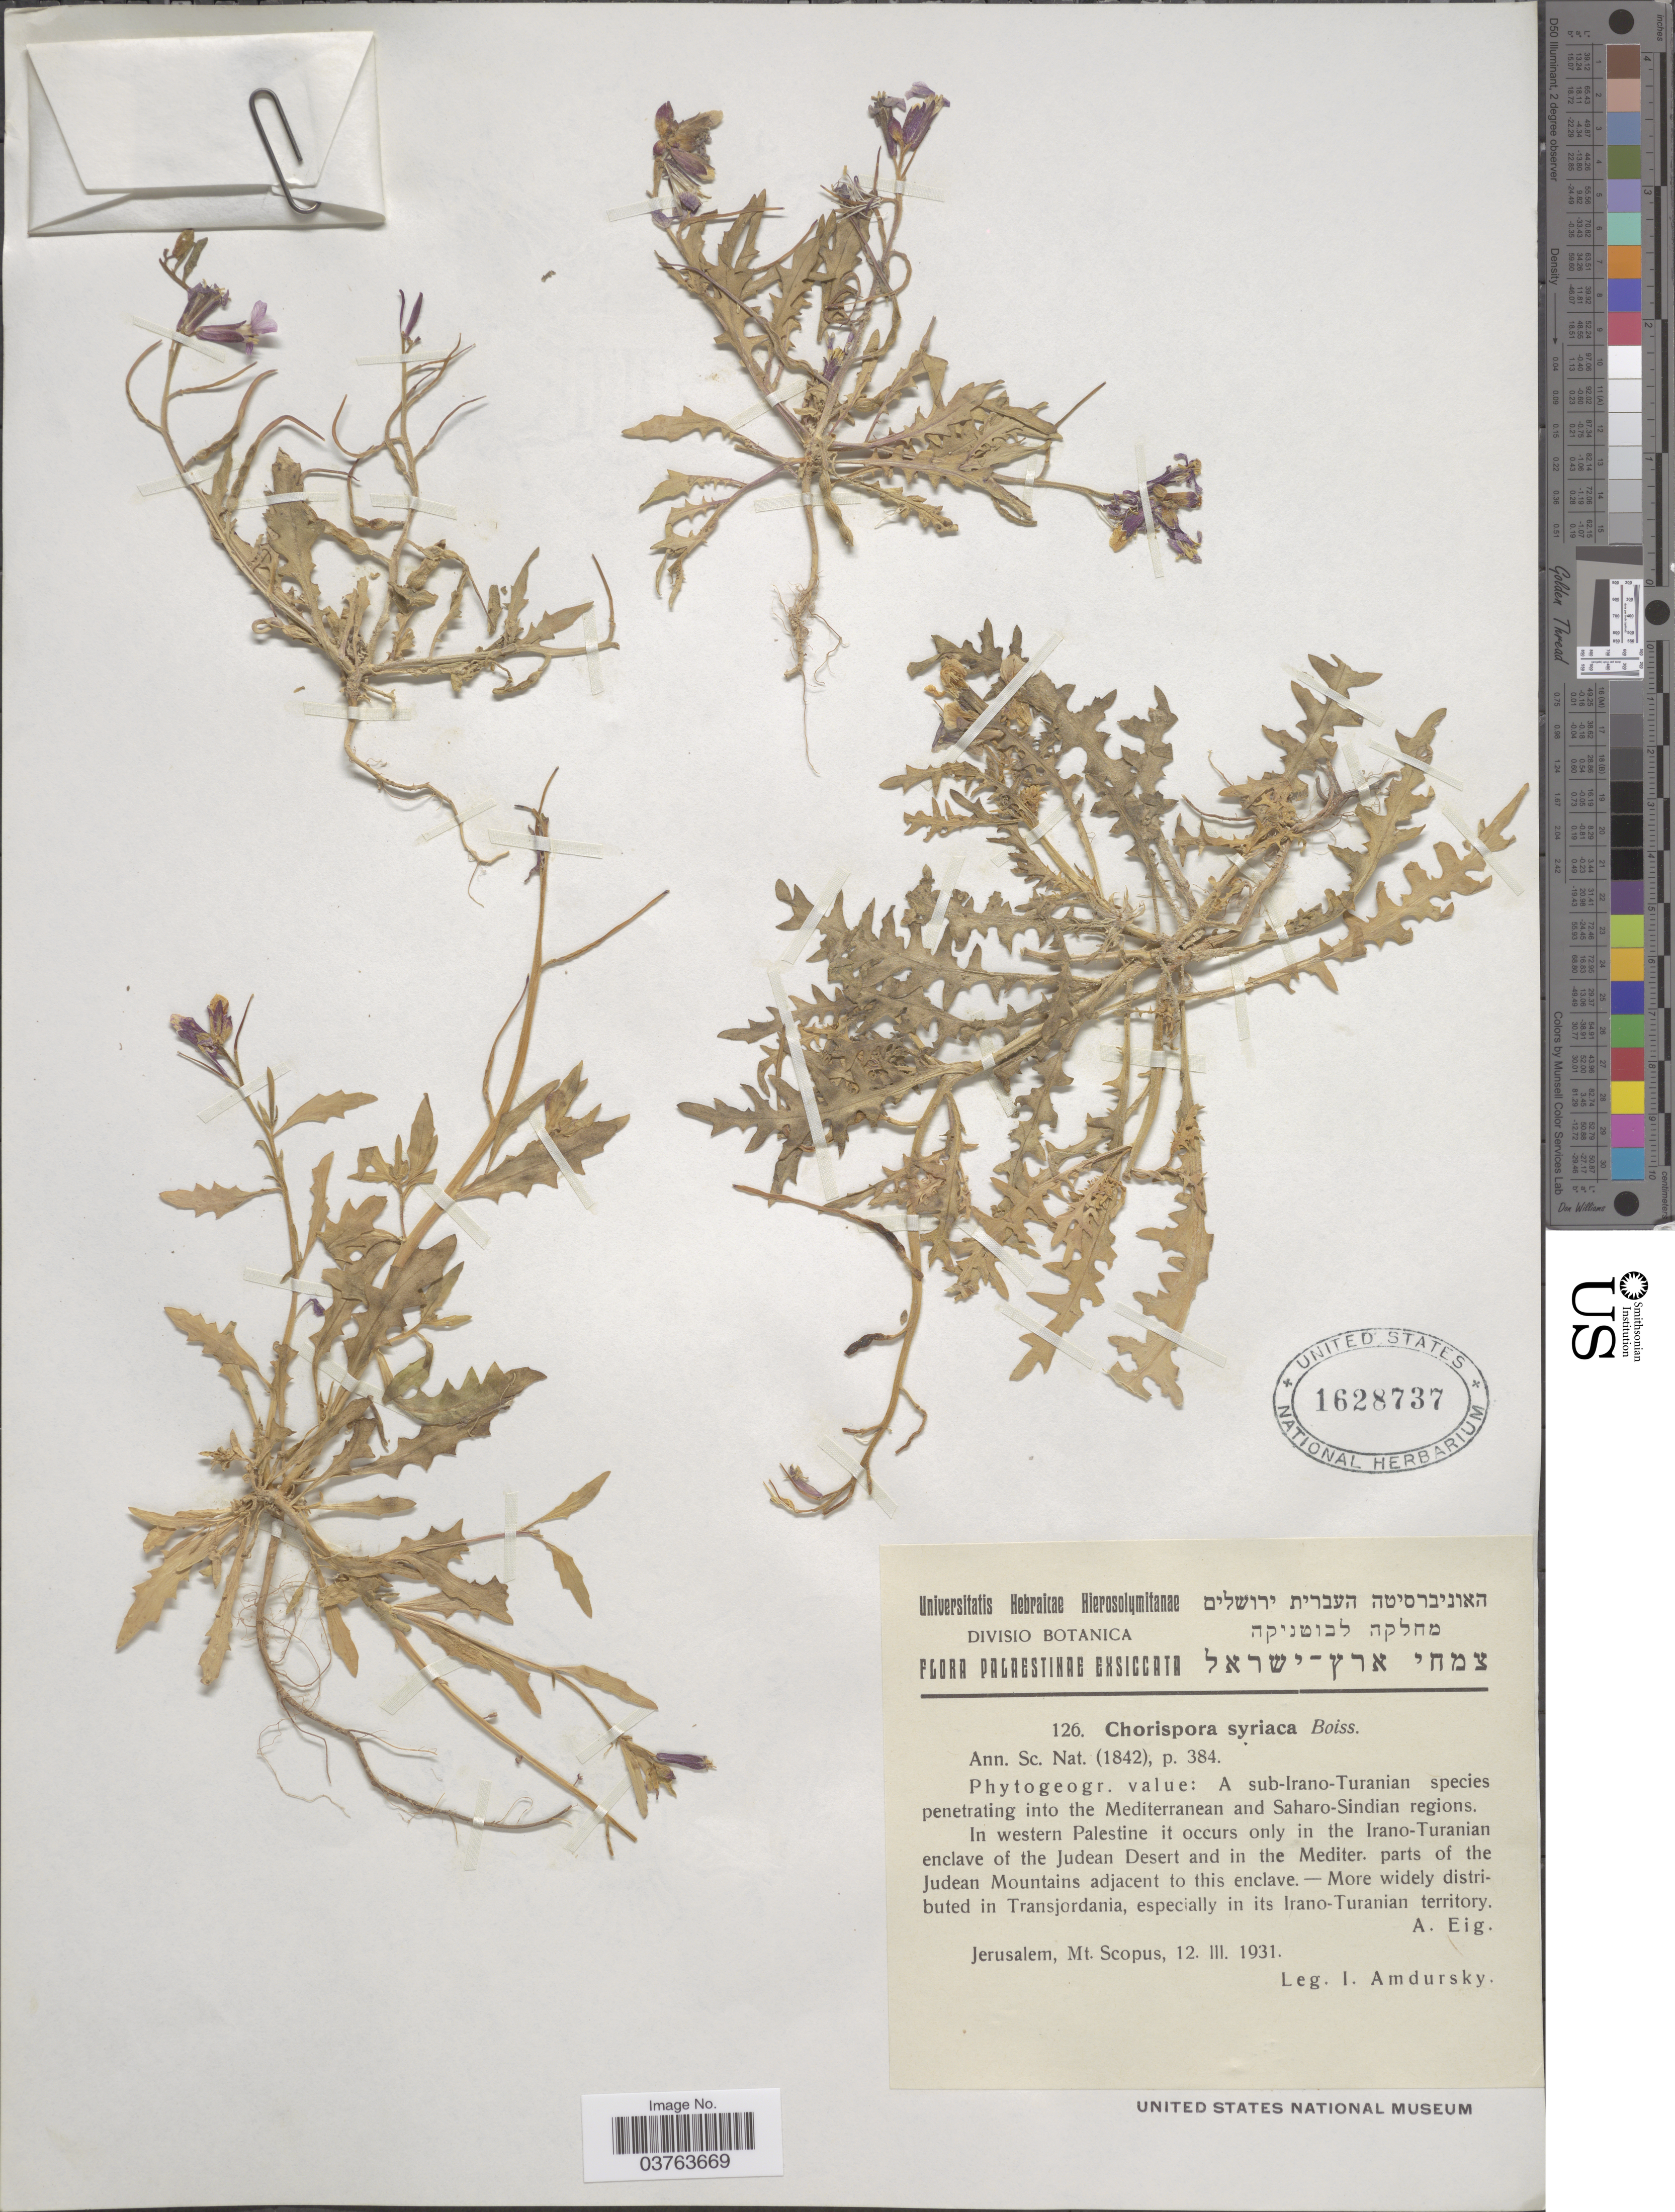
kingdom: Plantae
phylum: Tracheophyta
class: Magnoliopsida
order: Brassicales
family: Brassicaceae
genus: Chorispora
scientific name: Chorispora syriaca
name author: Boiss.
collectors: I. Amdursky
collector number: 126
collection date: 1931-03-12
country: Israel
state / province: Jerusalem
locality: Palaestinae. Mt. Scopes.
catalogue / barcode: US 1628737